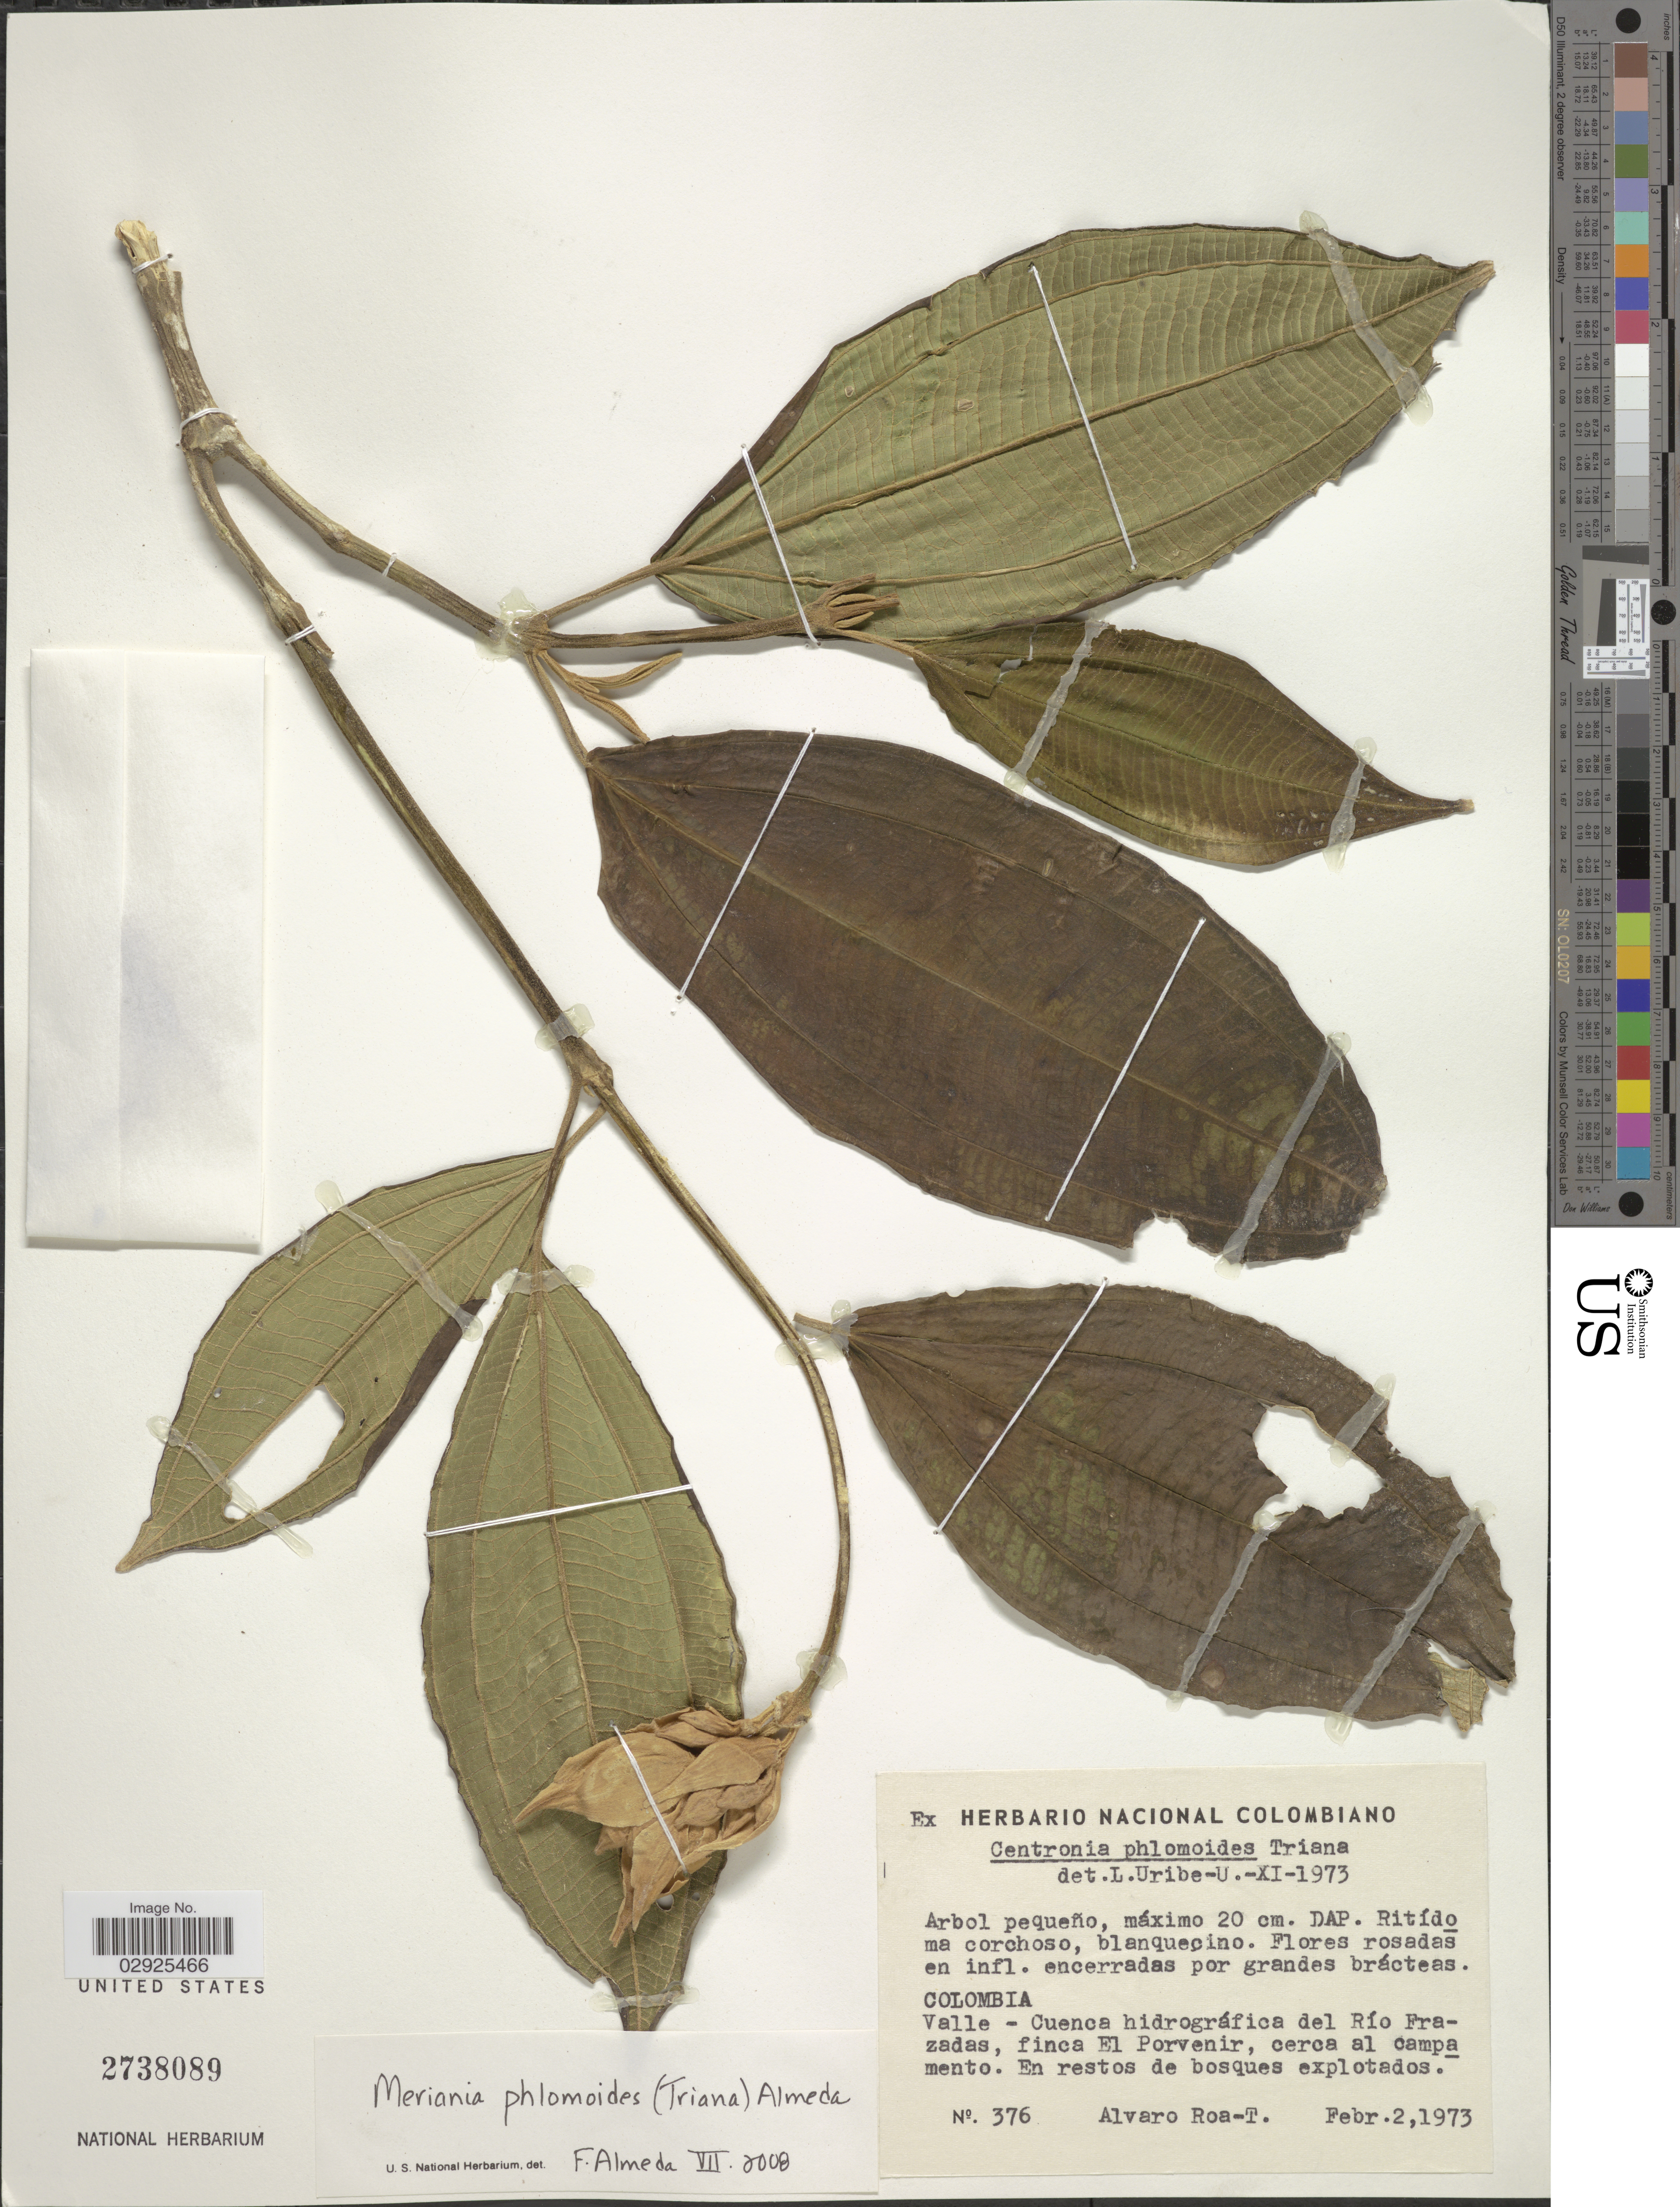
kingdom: Plantae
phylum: Tracheophyta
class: Magnoliopsida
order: Myrtales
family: Melastomataceae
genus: Meriania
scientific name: Meriania phlomoides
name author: (Triana) Almeda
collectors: A. Roa T.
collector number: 376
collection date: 1973-02-02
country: Colombia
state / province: Valle del Cauca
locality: Valle - Cuenca hidrográfica del Río Frazadas, finca El Porvenir, cerca al campamento.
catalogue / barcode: US 2738089